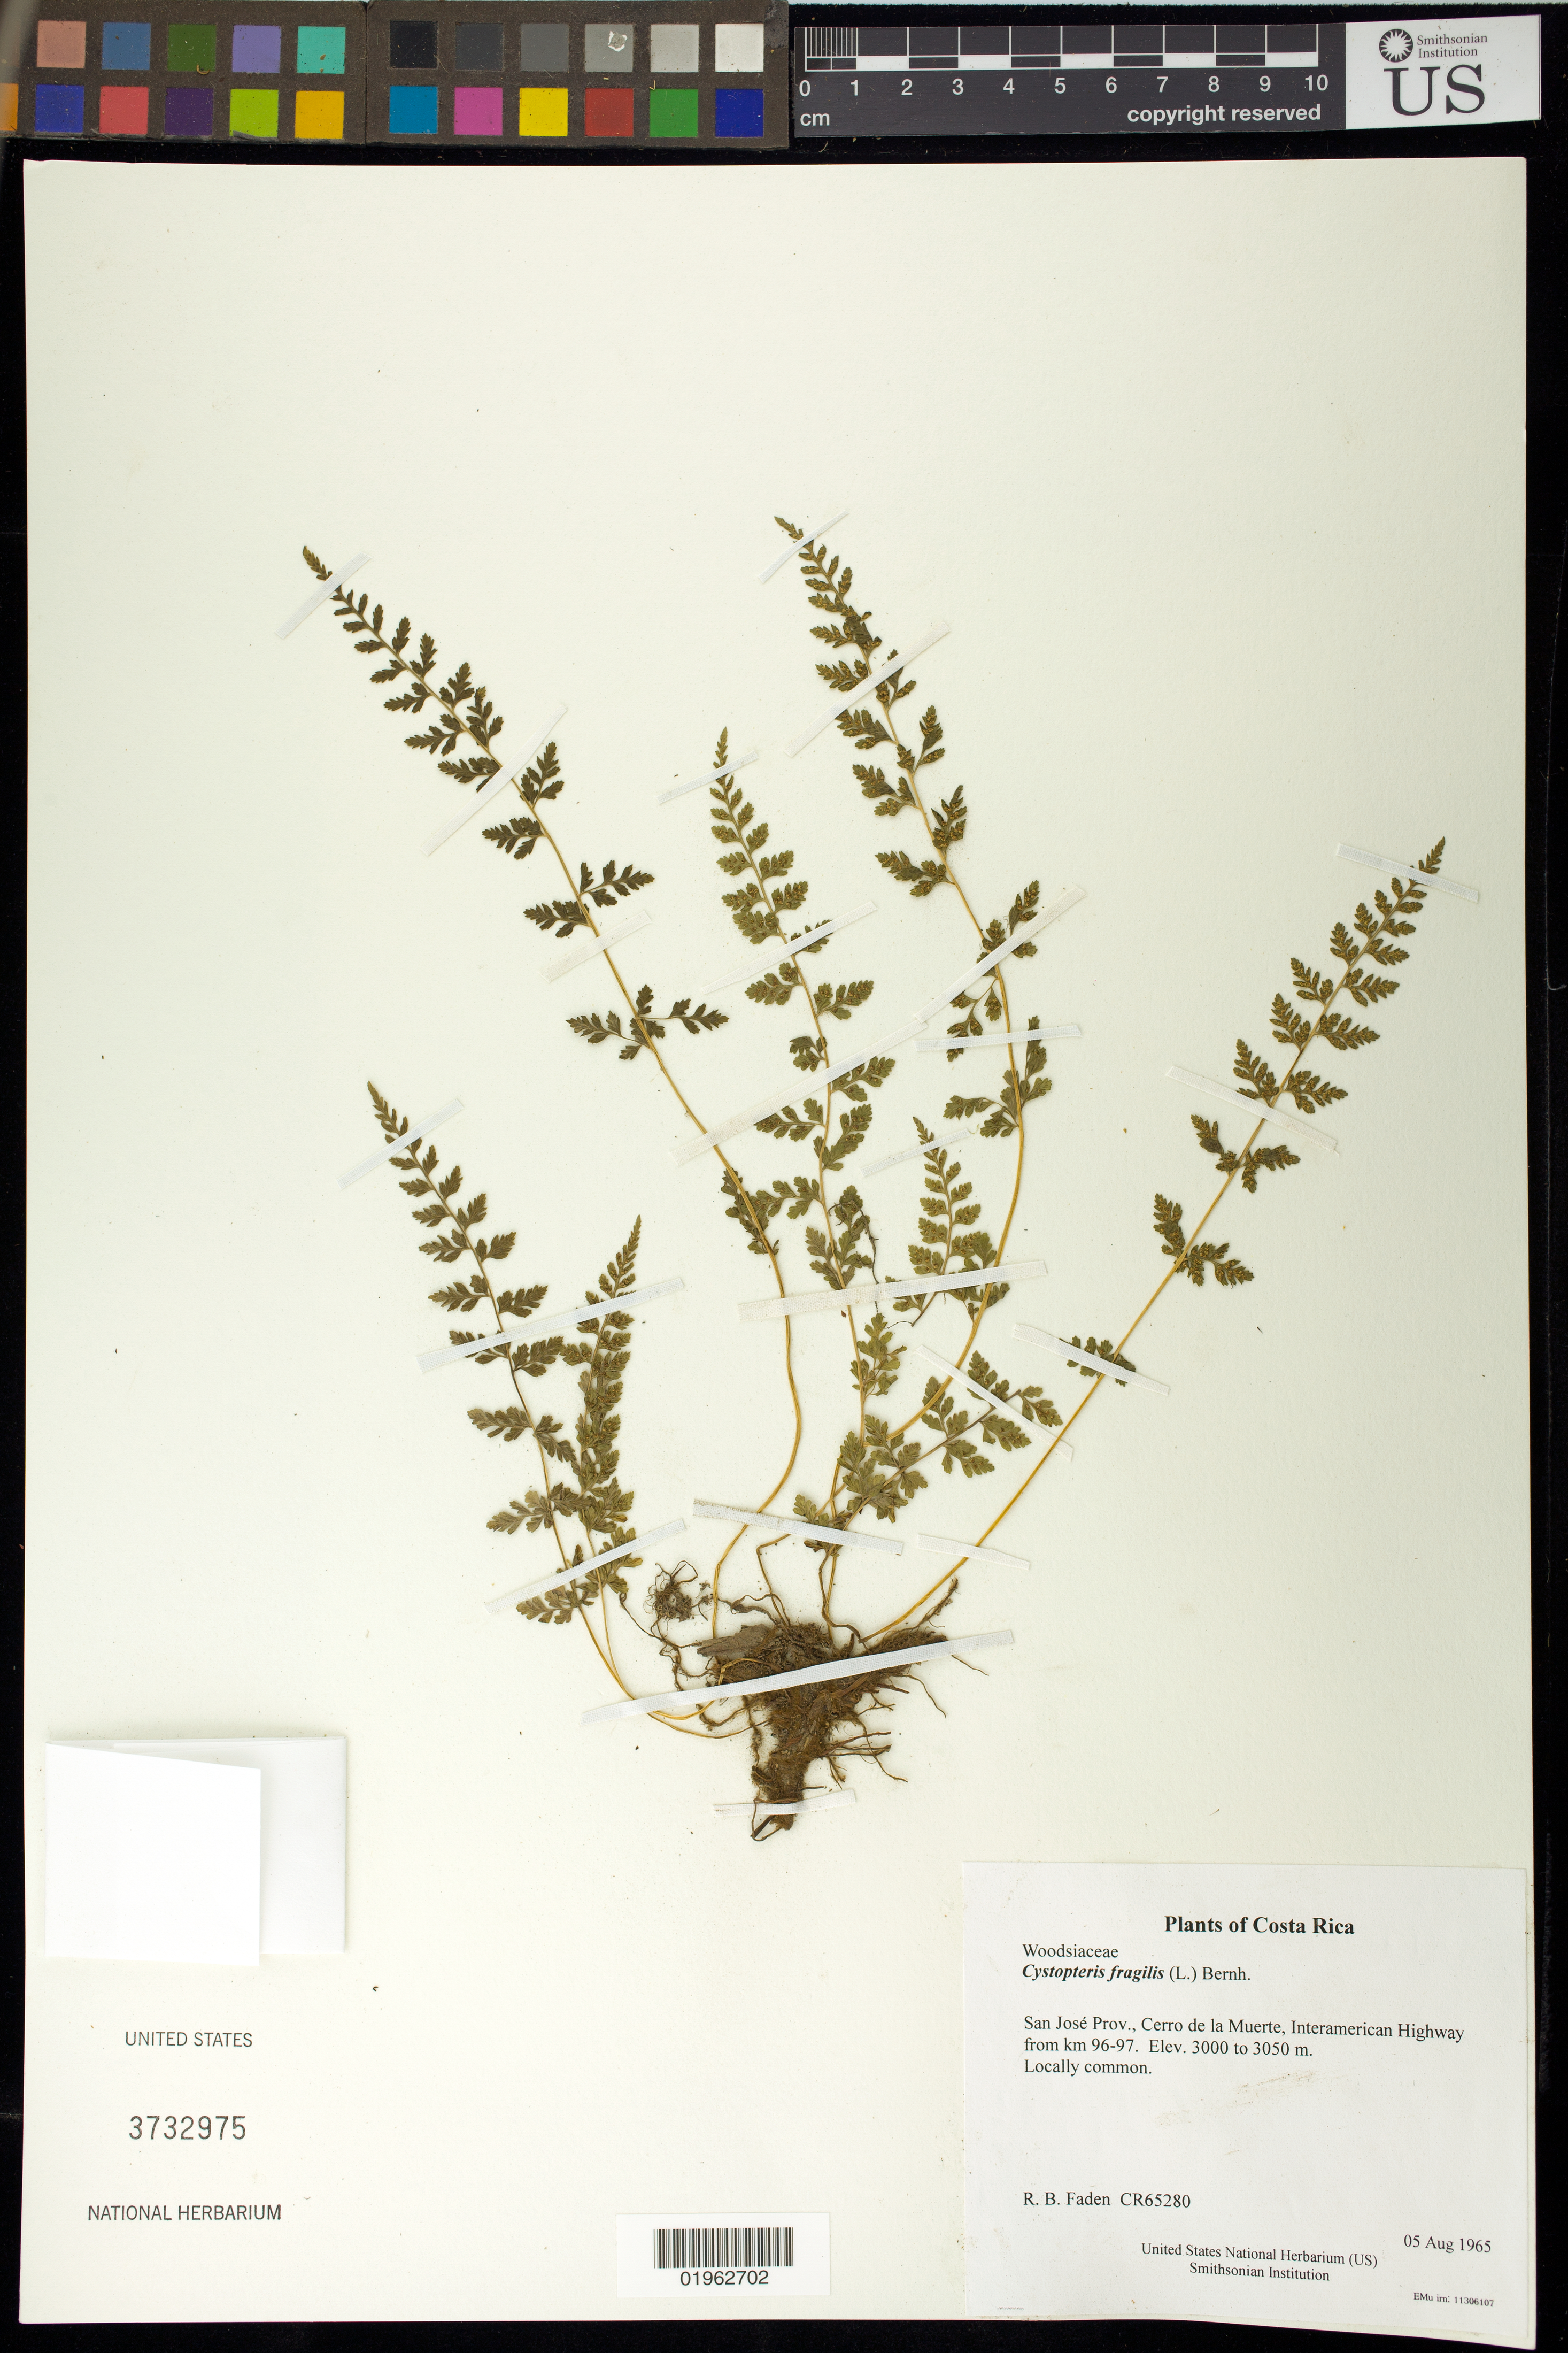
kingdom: Plantae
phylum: Tracheophyta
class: Polypodiopsida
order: Polypodiales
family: Cystopteridaceae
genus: Cystopteris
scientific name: Cystopteris fragilis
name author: (L.) Bernh.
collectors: R. B. Faden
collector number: CR65280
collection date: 1965-08-05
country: Costa Rica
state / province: San José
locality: Cerro de la Muerte, Interamerican Highway from km 96-97.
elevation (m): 3000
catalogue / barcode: US 3732975